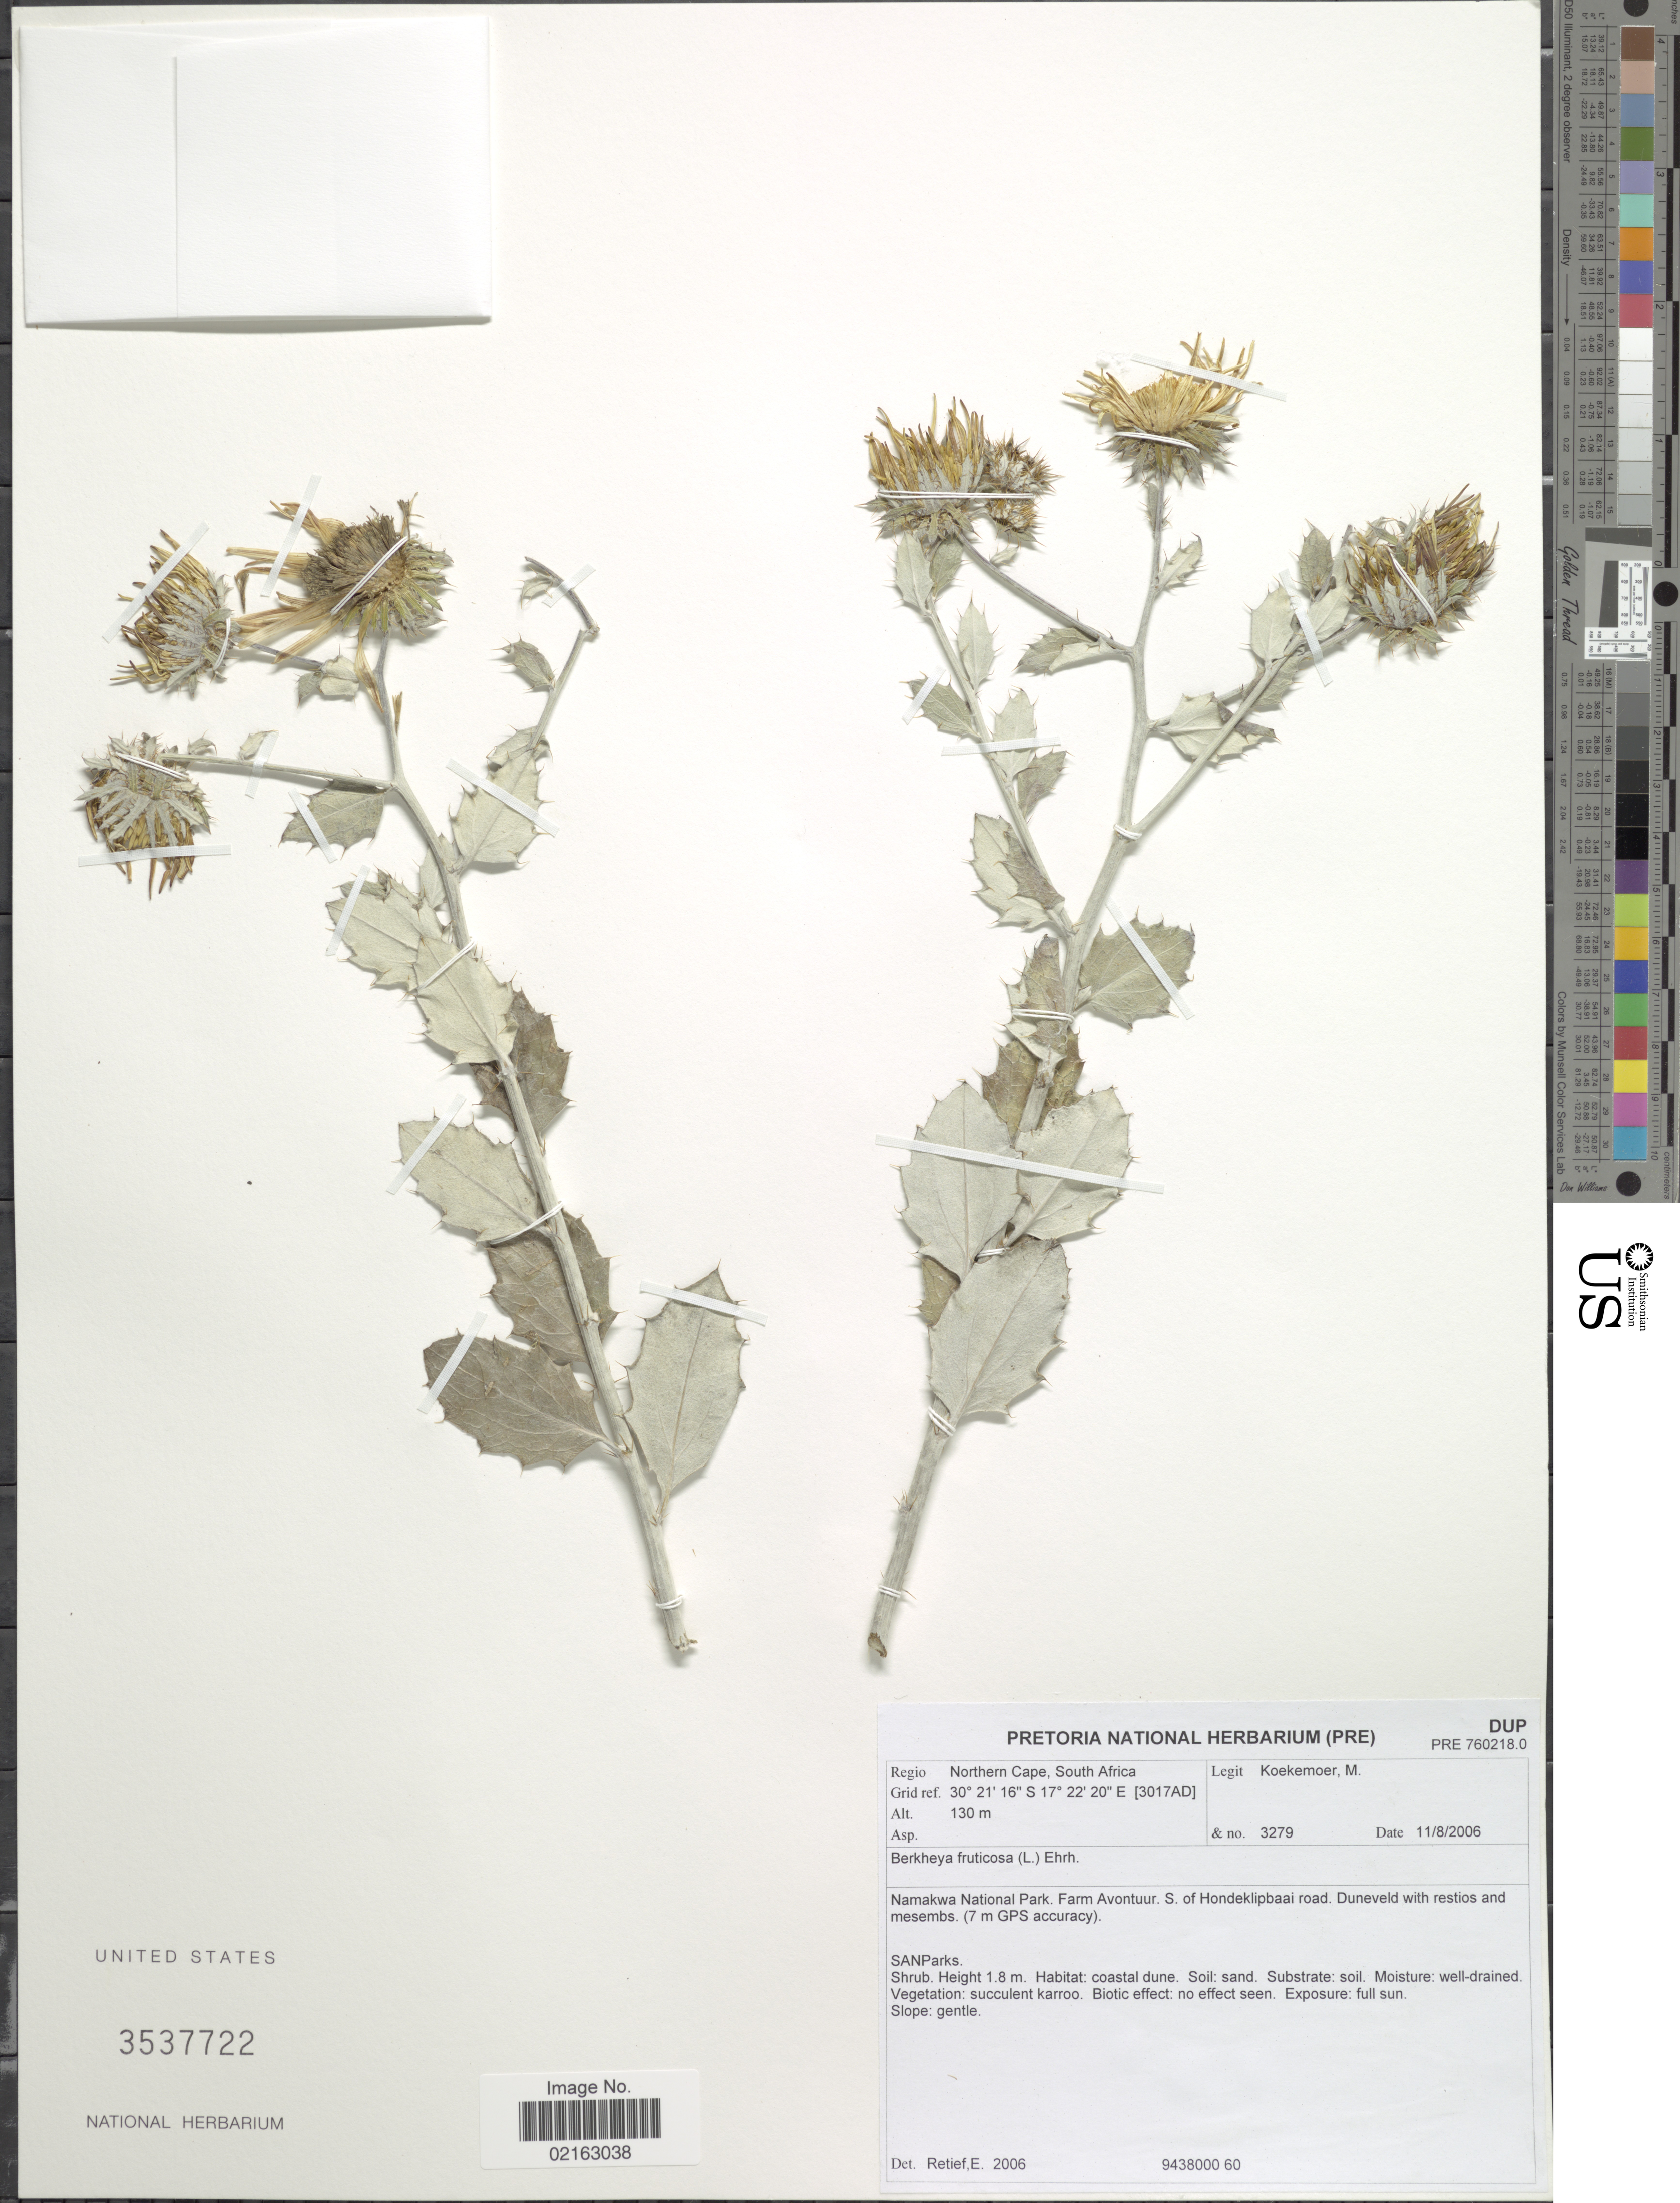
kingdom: Plantae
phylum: Tracheophyta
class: Magnoliopsida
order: Asterales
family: Asteraceae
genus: Berkheya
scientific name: Berkheya fruticosa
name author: (L.) Ehrh.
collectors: M. Koekemoer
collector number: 3279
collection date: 2006-08-11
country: South Africa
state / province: Northern Cape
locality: Northern Cape, South Africa. Namakwa National Park. Farm Avontuur, S. of Hondeklipbaai road. Duneveld with restios and mesembs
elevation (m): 130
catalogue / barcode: US 3537722